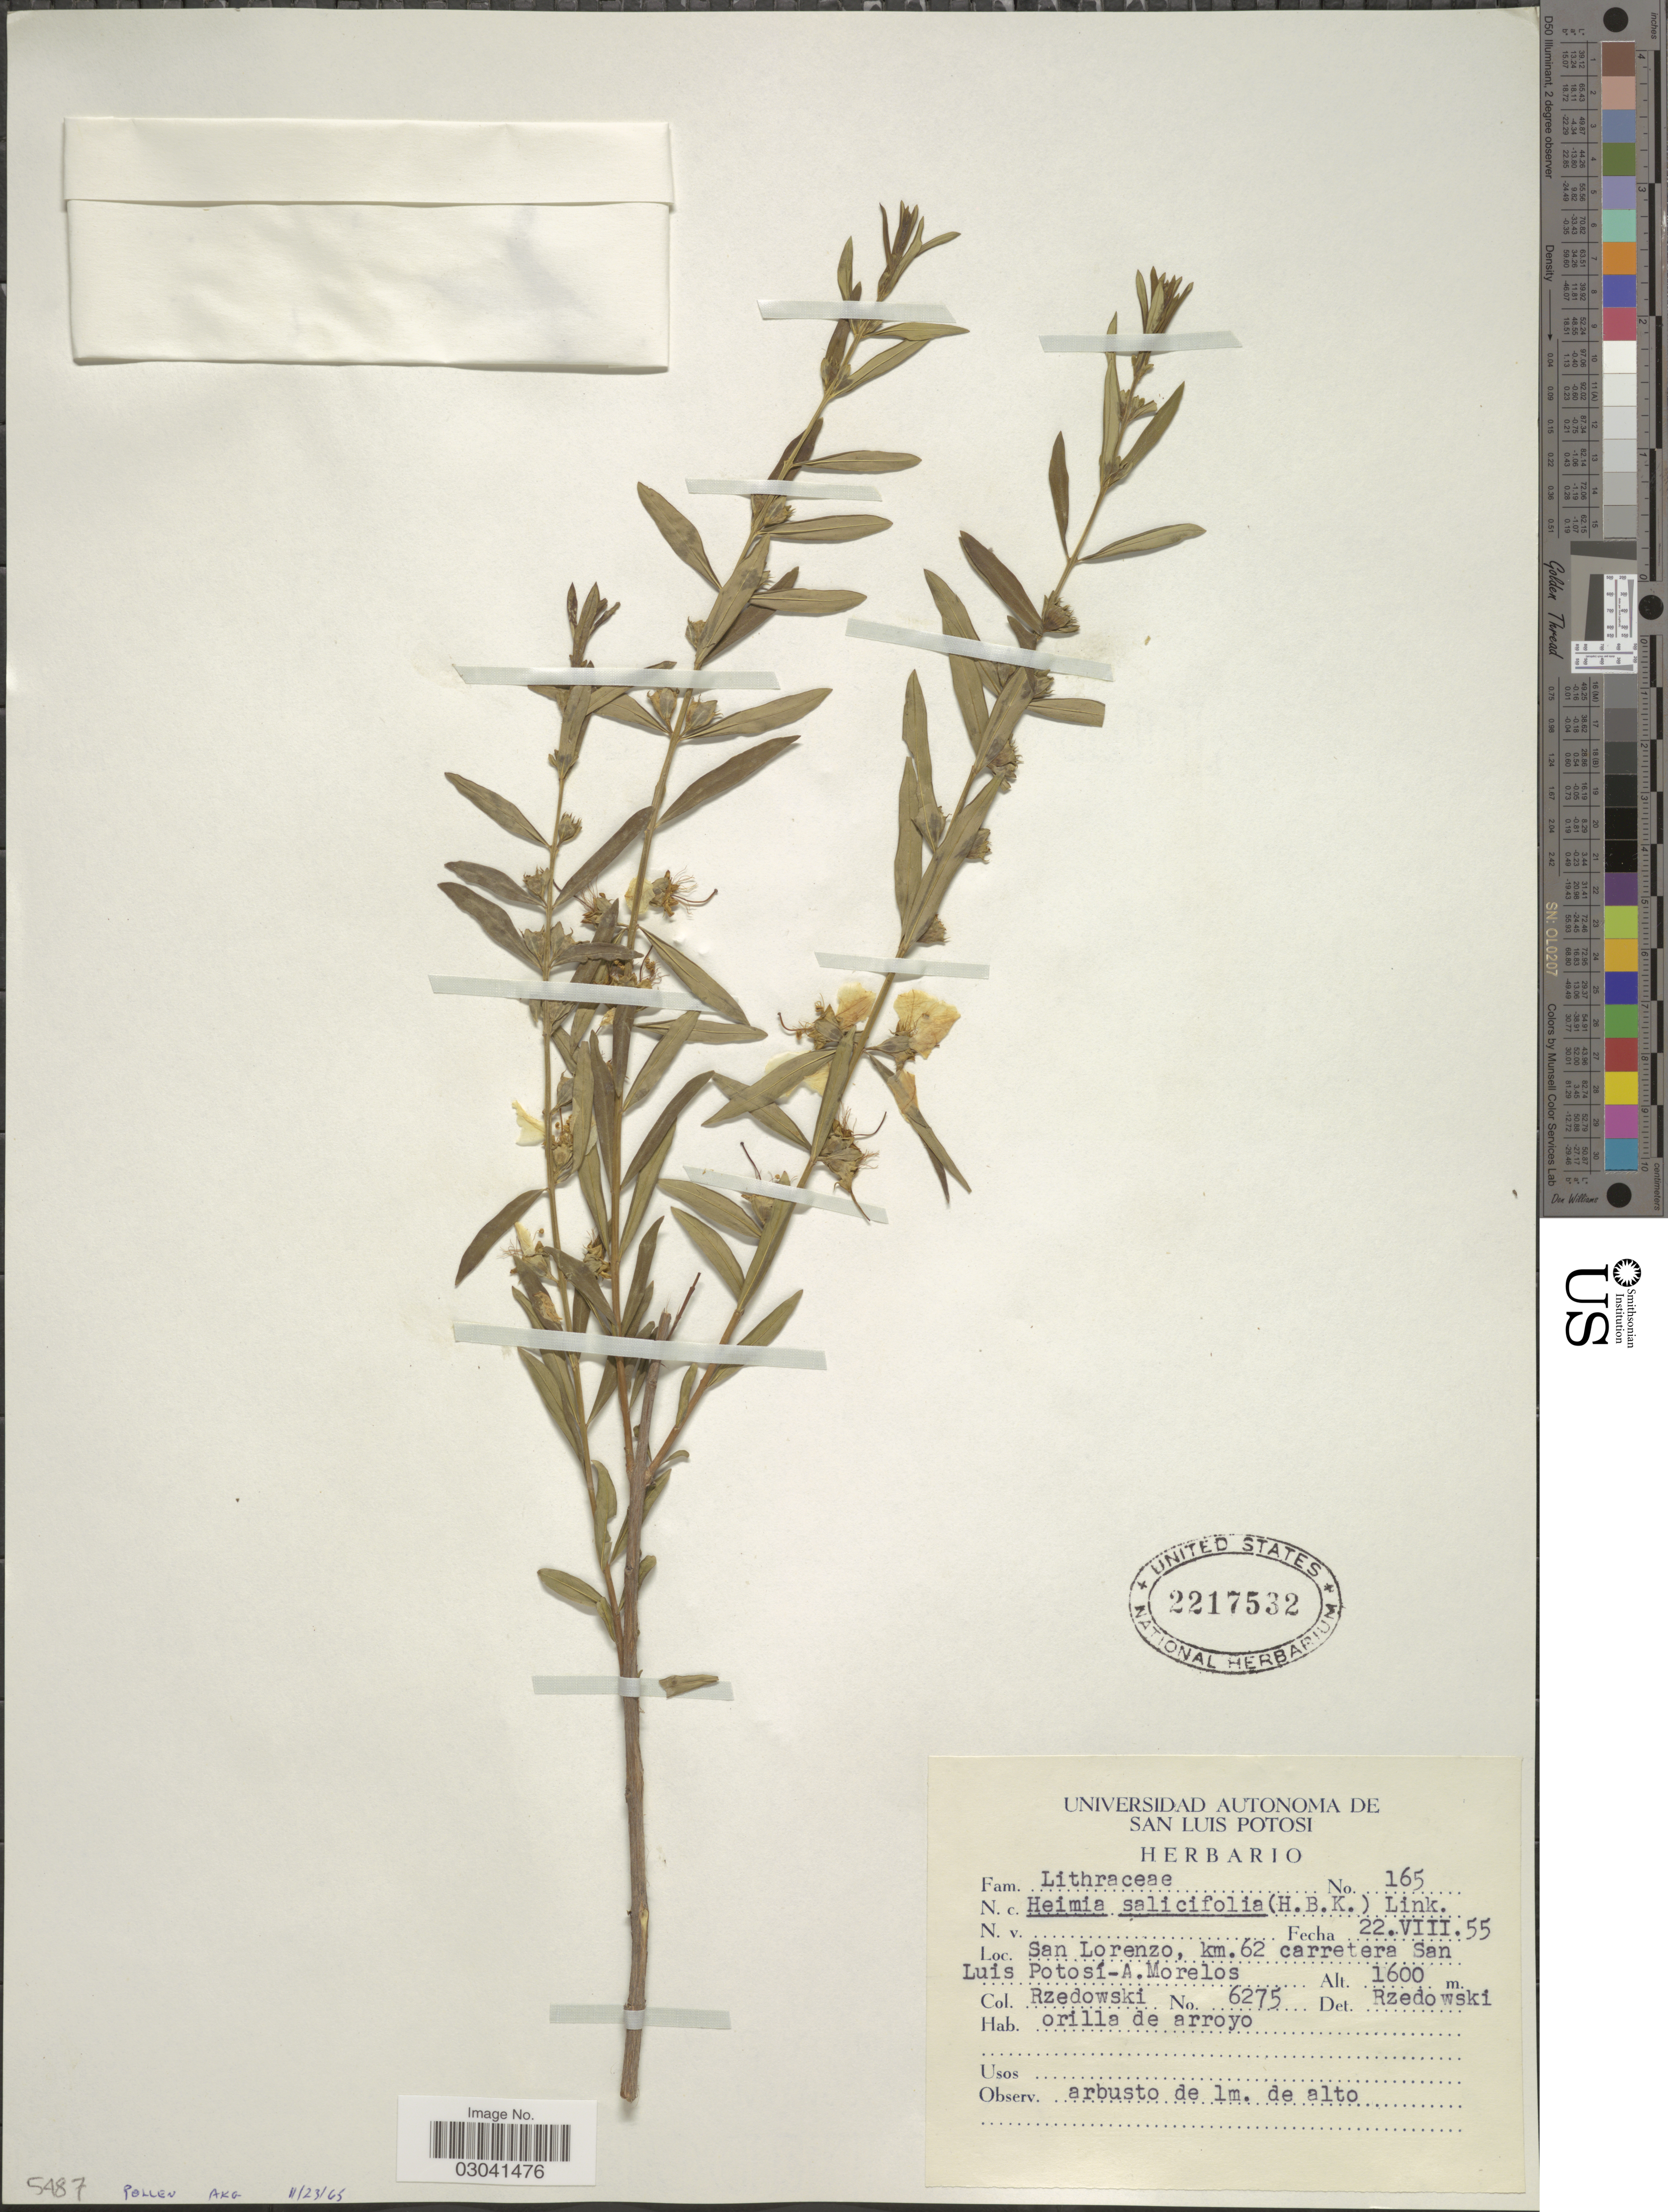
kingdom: Plantae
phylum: Tracheophyta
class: Magnoliopsida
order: Myrtales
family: Lythraceae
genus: Heimia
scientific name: Heimia salicifolia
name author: Link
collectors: Rzedowski, --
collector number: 6275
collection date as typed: Transcribed d/m/y: 22/8/55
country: Mexico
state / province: San Luis Potosí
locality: San Lorenzo, km. 62 carretera San Luis Potosí - A. Morelos.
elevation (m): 1600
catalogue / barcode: US 2217532